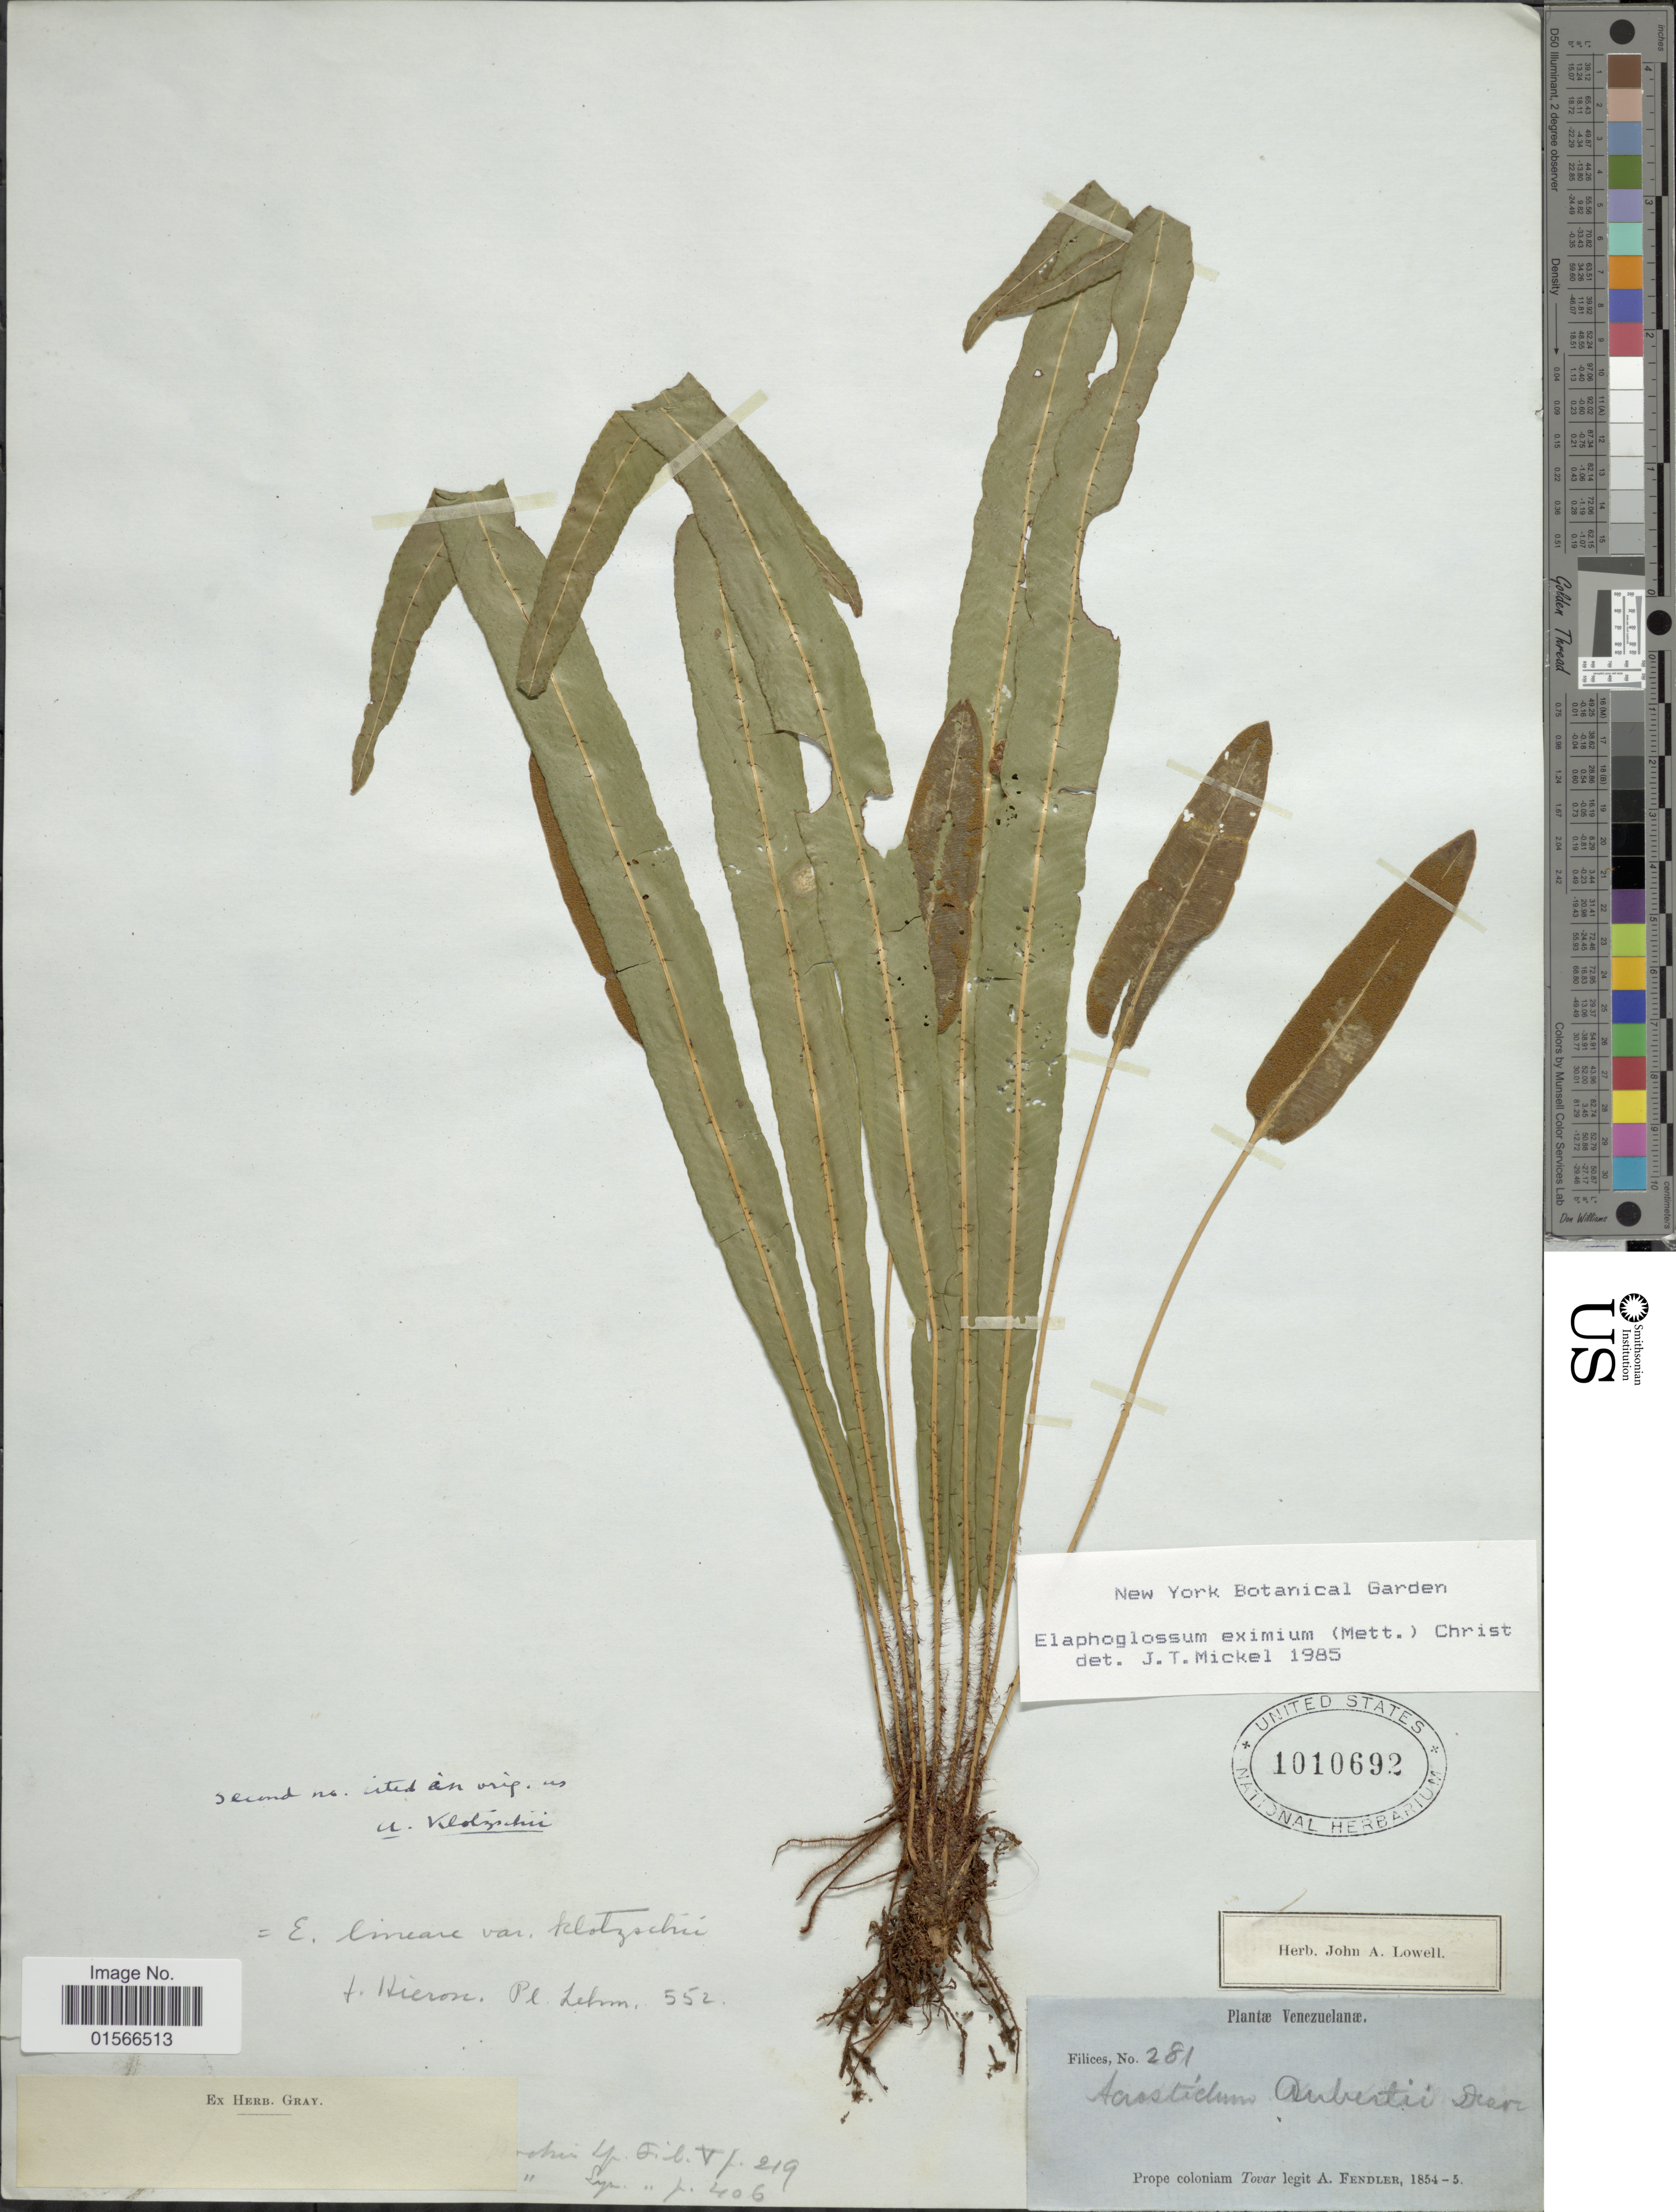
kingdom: Plantae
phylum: Tracheophyta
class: Polypodiopsida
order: Polypodiales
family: Dryopteridaceae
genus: Elaphoglossum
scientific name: Elaphoglossum eximium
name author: (Mett.) Christ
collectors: A. Fendler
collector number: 281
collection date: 1854/1855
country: Venezuela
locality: Prope coloniam Tovar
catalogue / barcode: US 1010692